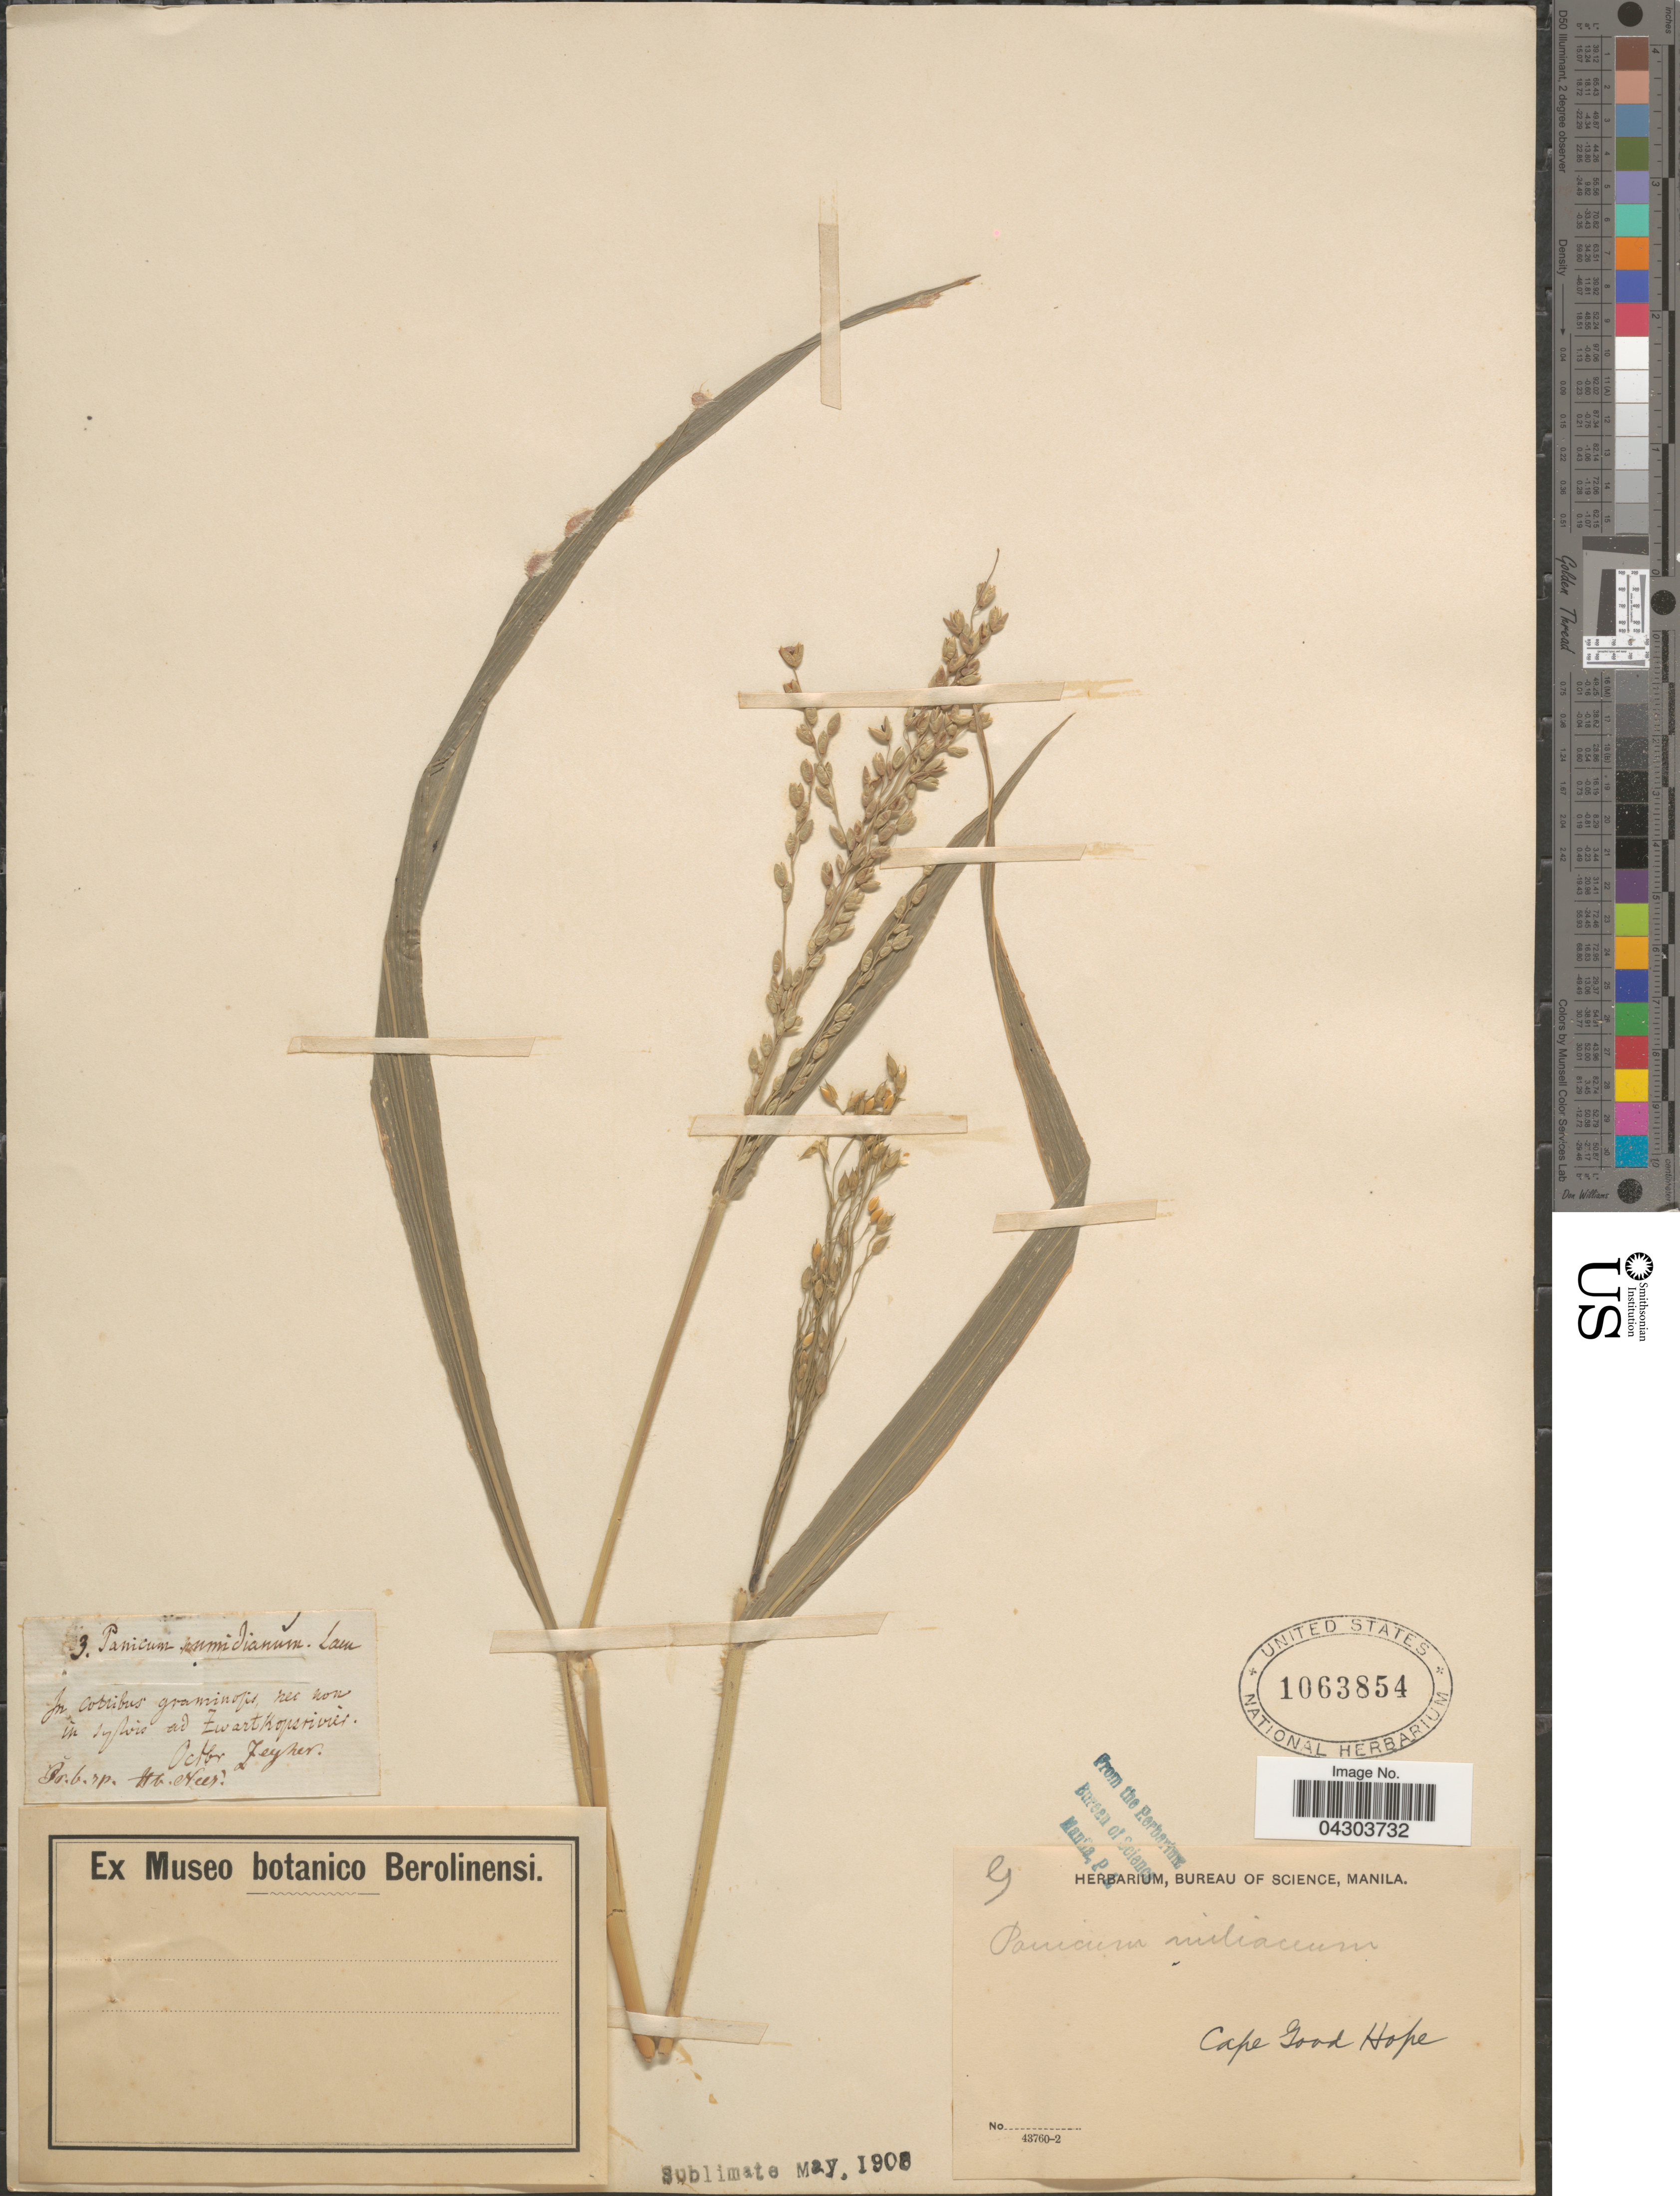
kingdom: Plantae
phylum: Tracheophyta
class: Liliopsida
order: Poales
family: Poaceae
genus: Panicum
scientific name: Panicum miliaceum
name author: L.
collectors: -. Zeyher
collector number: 3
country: South Africa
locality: Cape Good Hope. In cobibus [interpreted] graminosis, nec non in sylvis ad Zwartkopsrivier.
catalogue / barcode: US 1063854